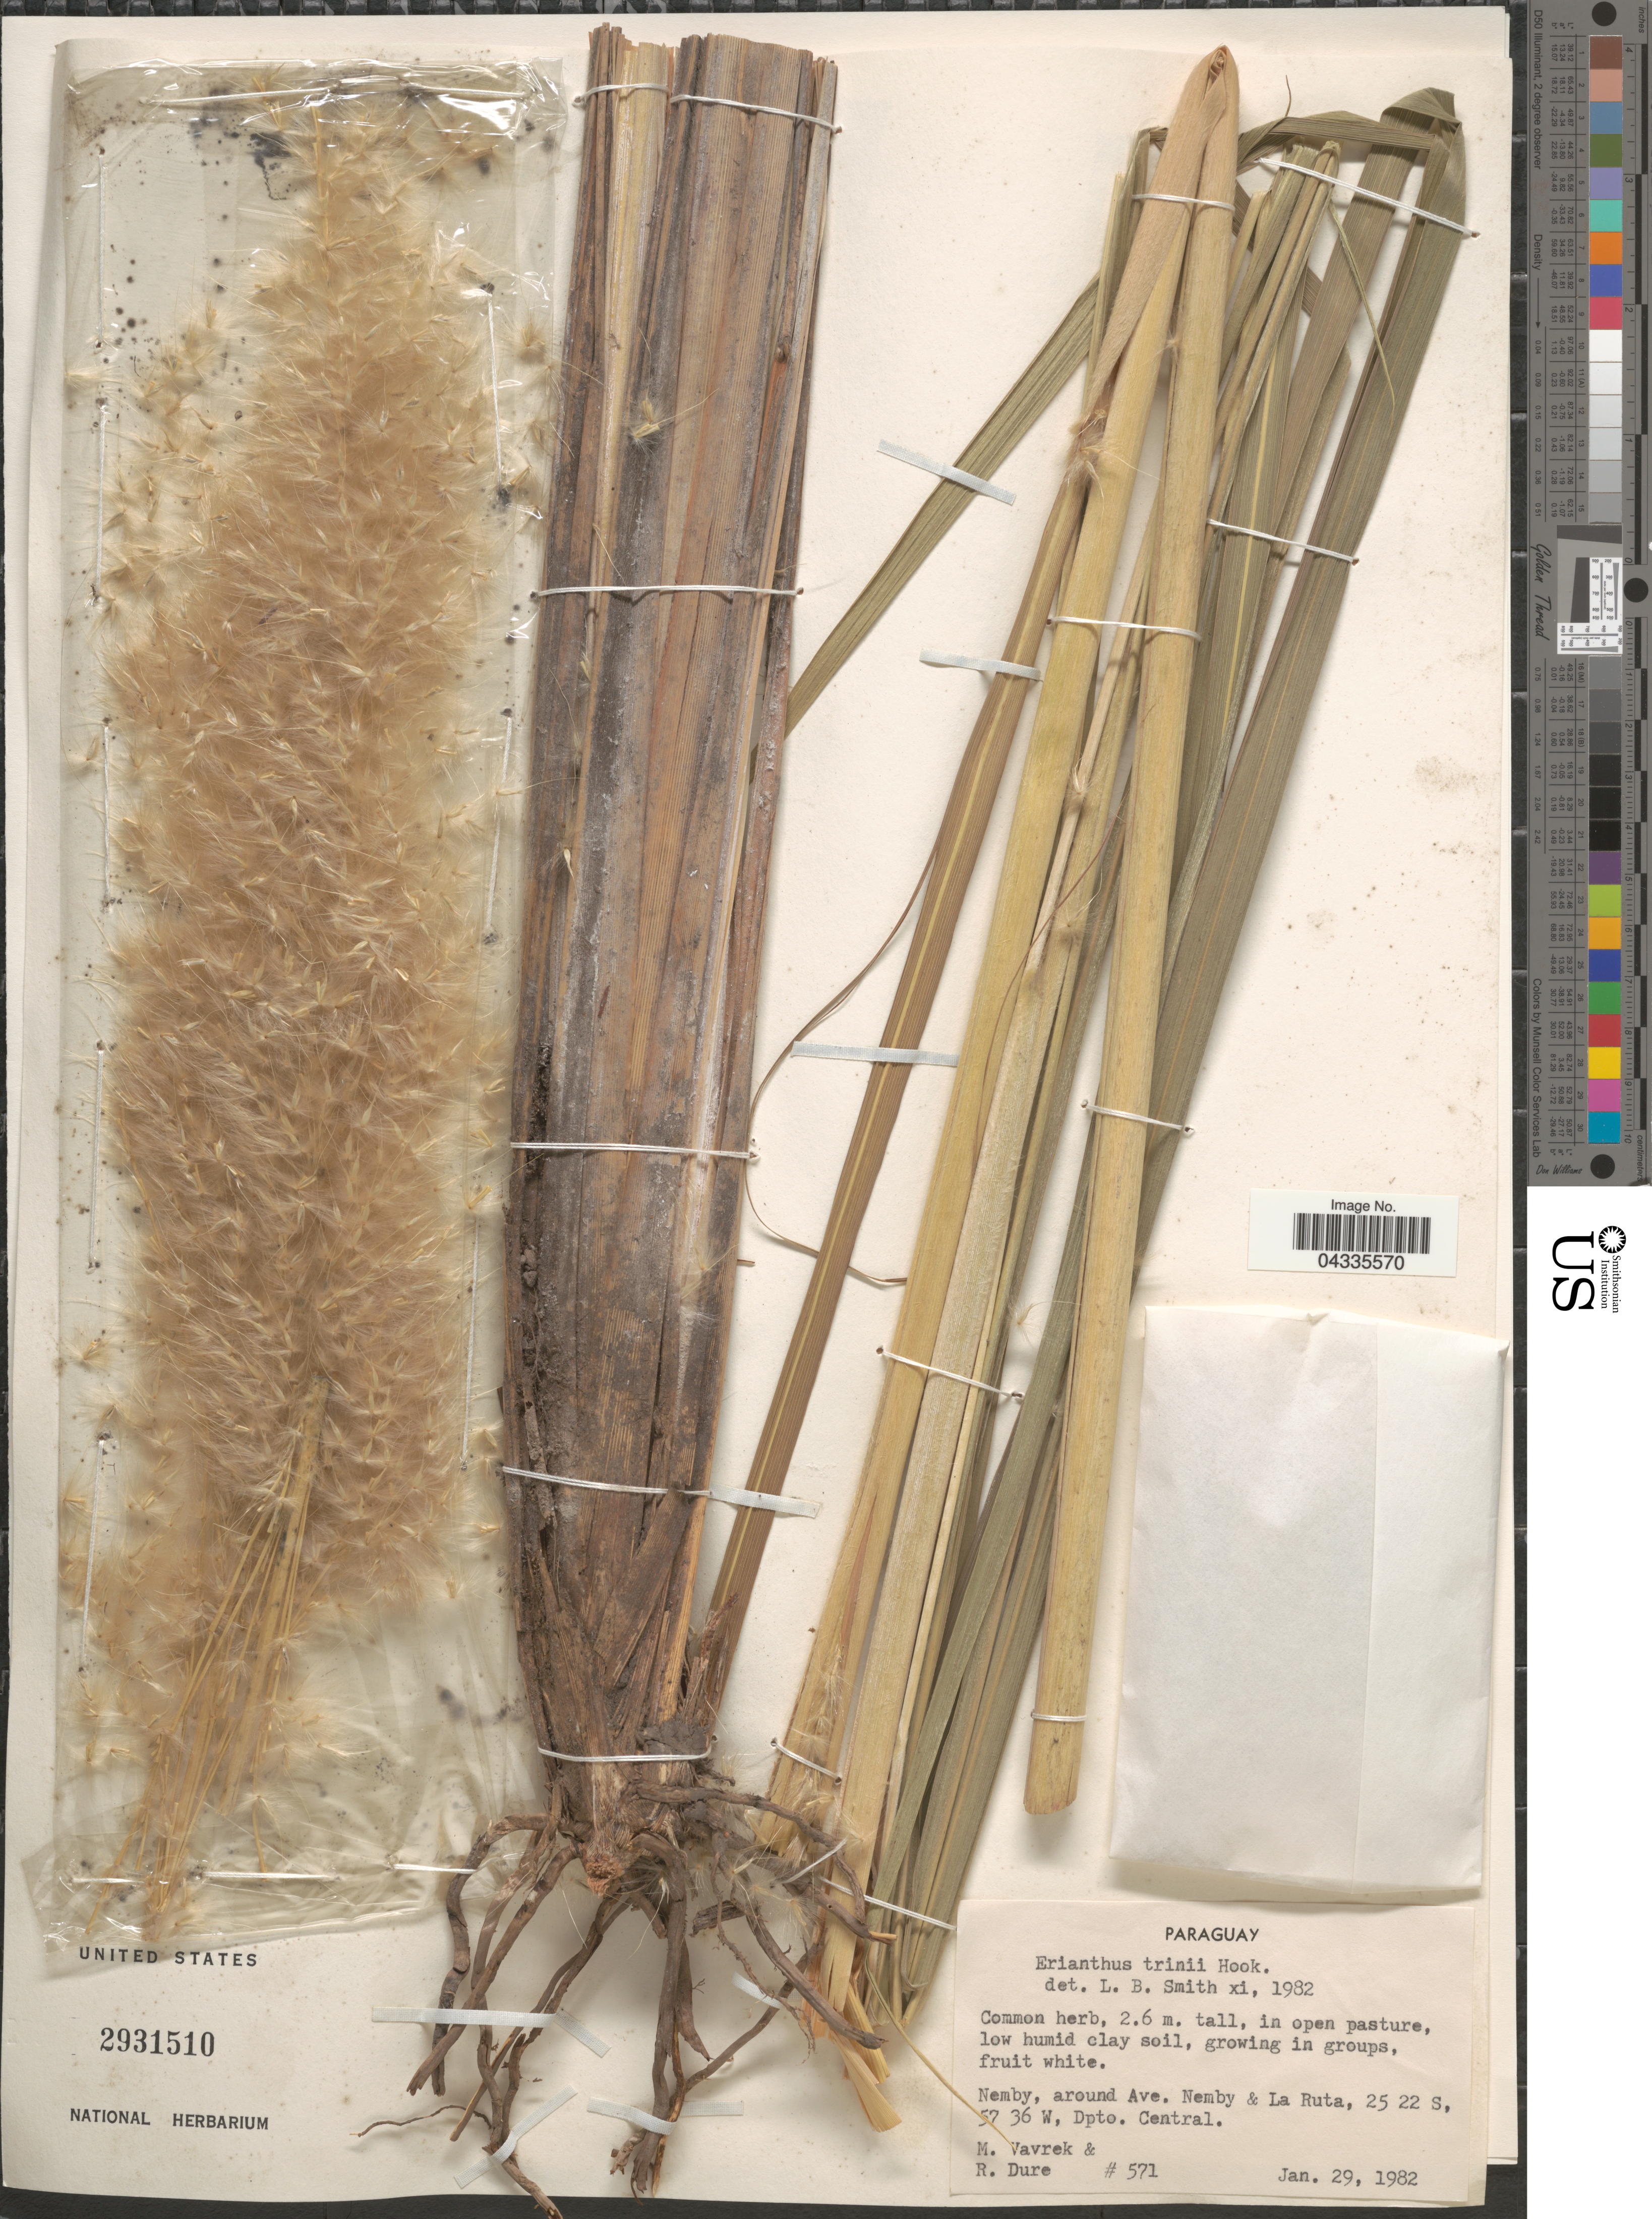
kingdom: Plantae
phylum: Tracheophyta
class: Liliopsida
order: Poales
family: Poaceae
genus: Erianthus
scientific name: Erianthus trinii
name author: Hack.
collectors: M. Vavrek & R. Duré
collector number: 571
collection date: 1982-01-29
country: Paraguay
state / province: Central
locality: In open pasture, low humid clay soil, in groups. Nemby, around Ave. Nemby & La Ruta, 25 22 S, 57 36 W, Dpto. Central.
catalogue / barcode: US 2931510